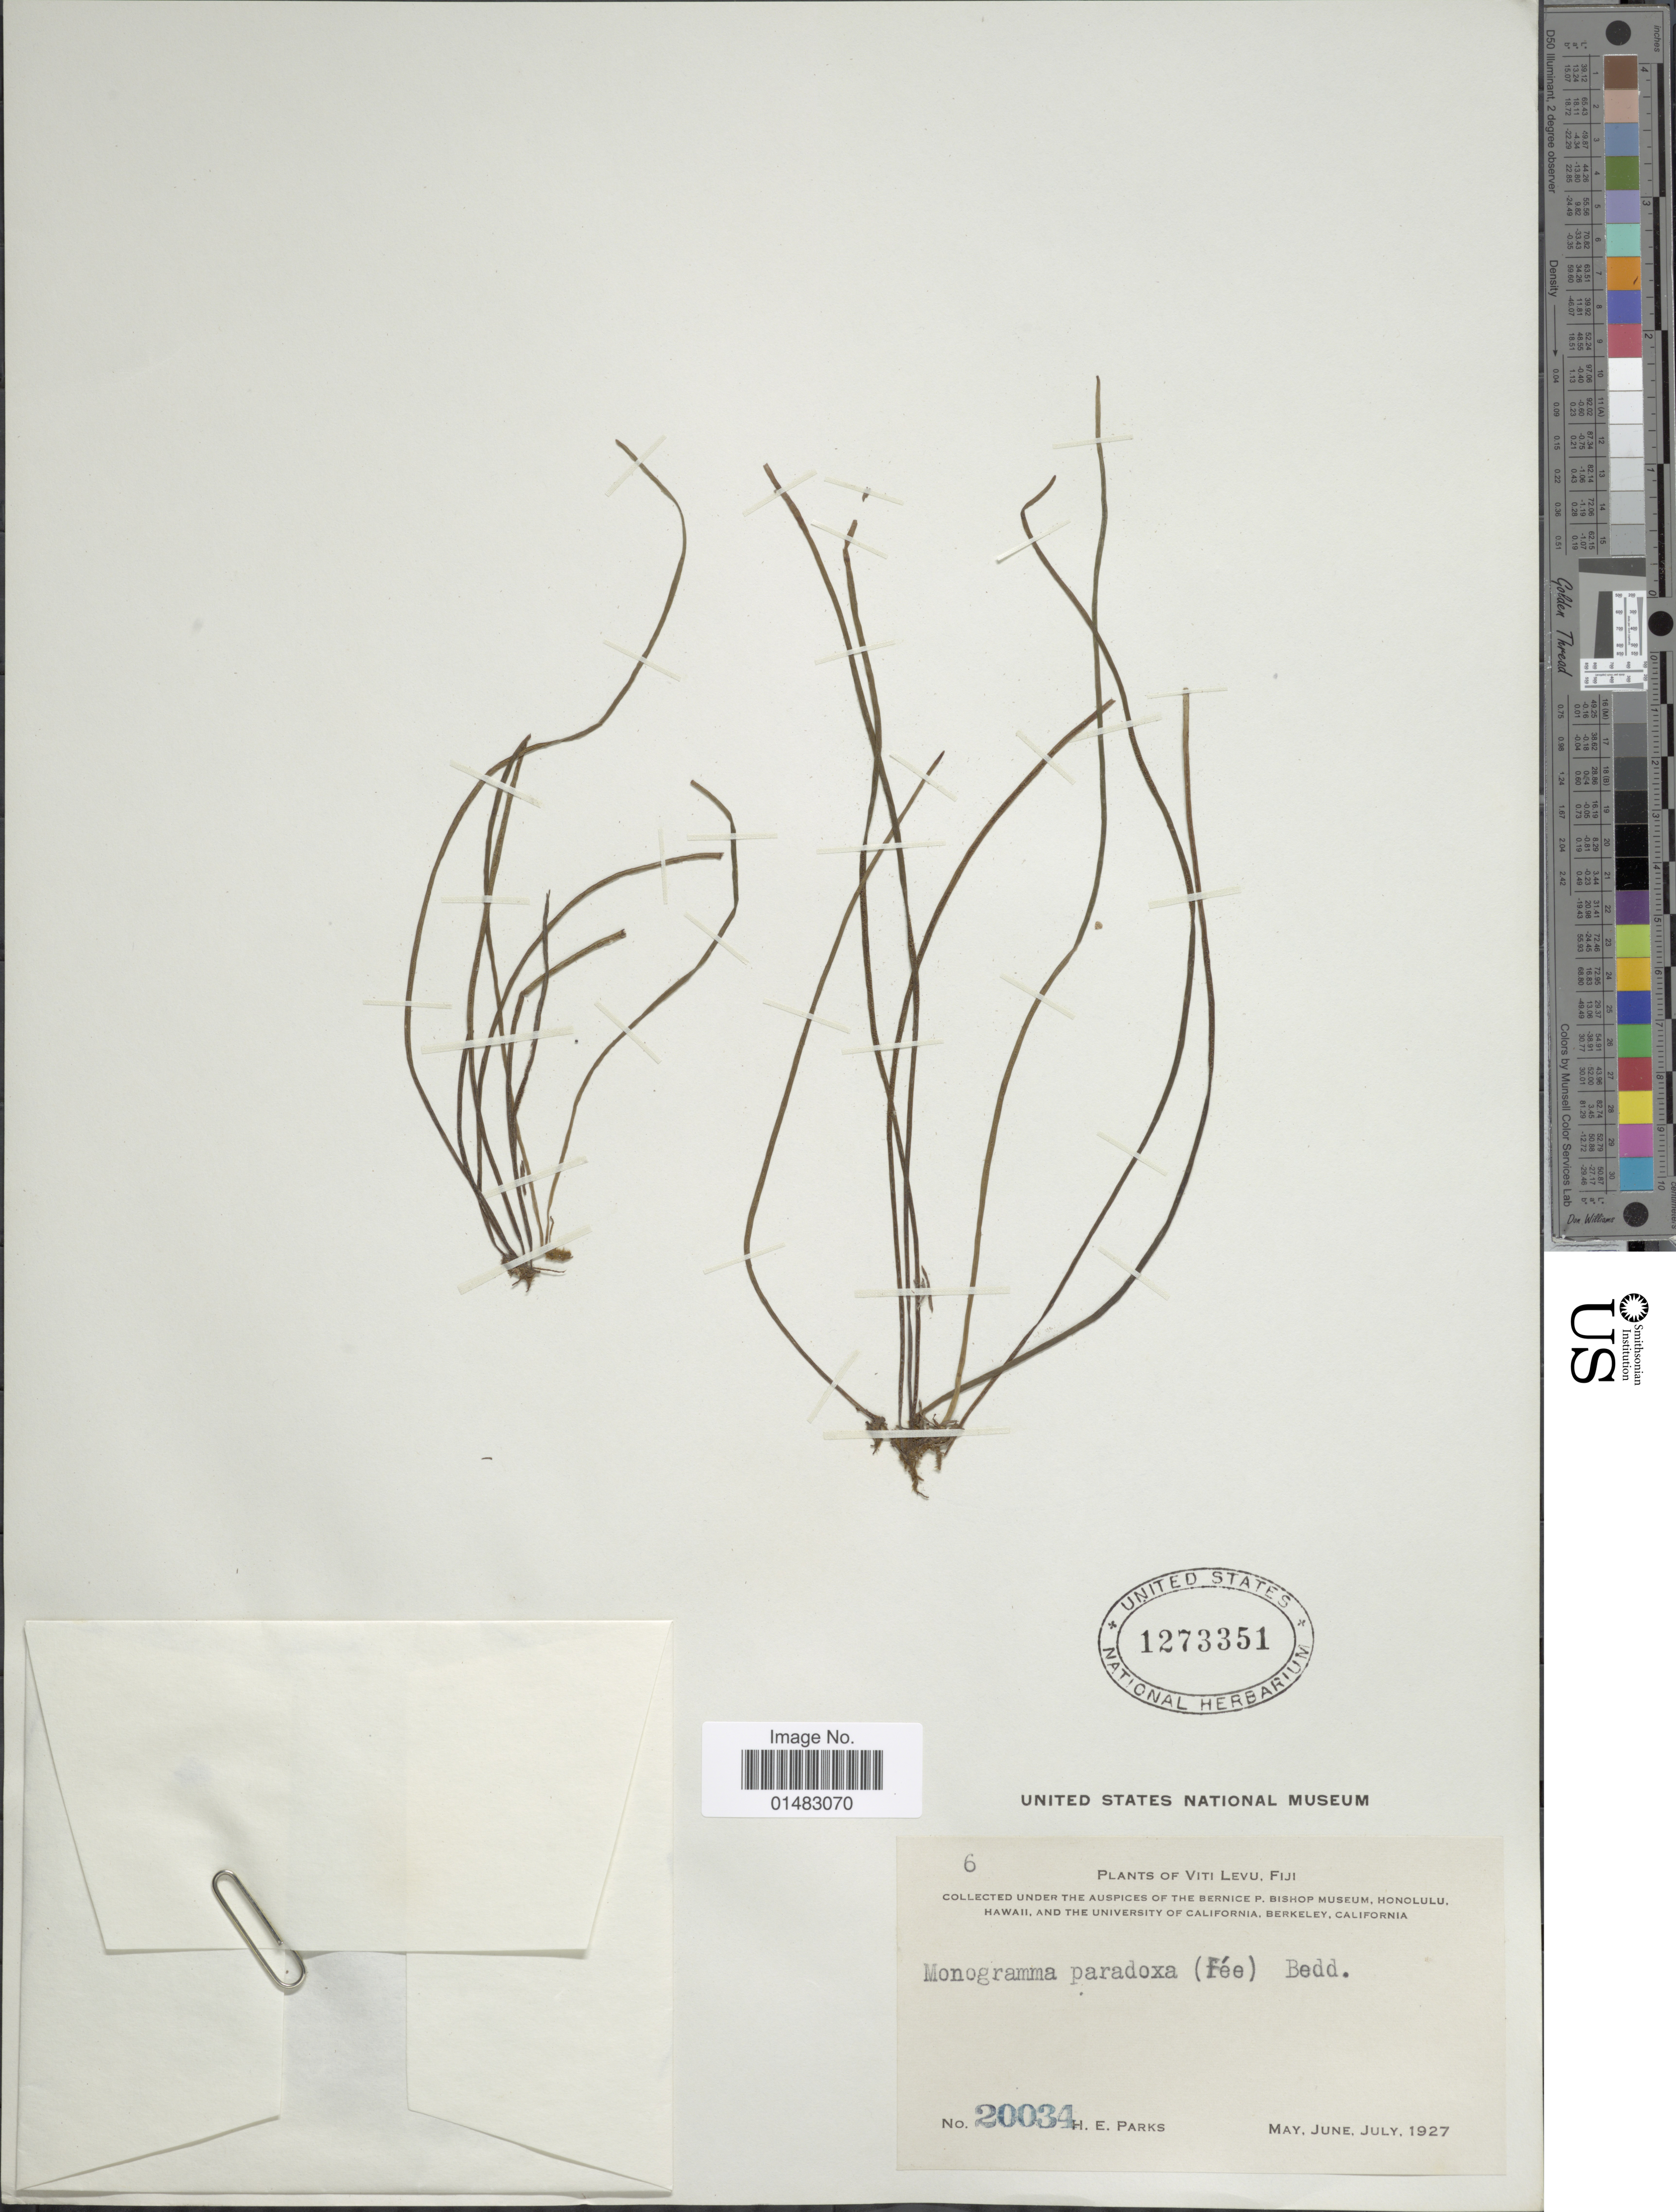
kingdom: Plantae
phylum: Tracheophyta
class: Polypodiopsida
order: Polypodiales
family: Pteridaceae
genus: Vaginularia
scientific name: Vaginularia angustissima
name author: (Brack.) Mett.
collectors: H. E. Parks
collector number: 20034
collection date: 1927-05/1927-07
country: Fiji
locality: Viti Levu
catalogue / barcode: US 1273351